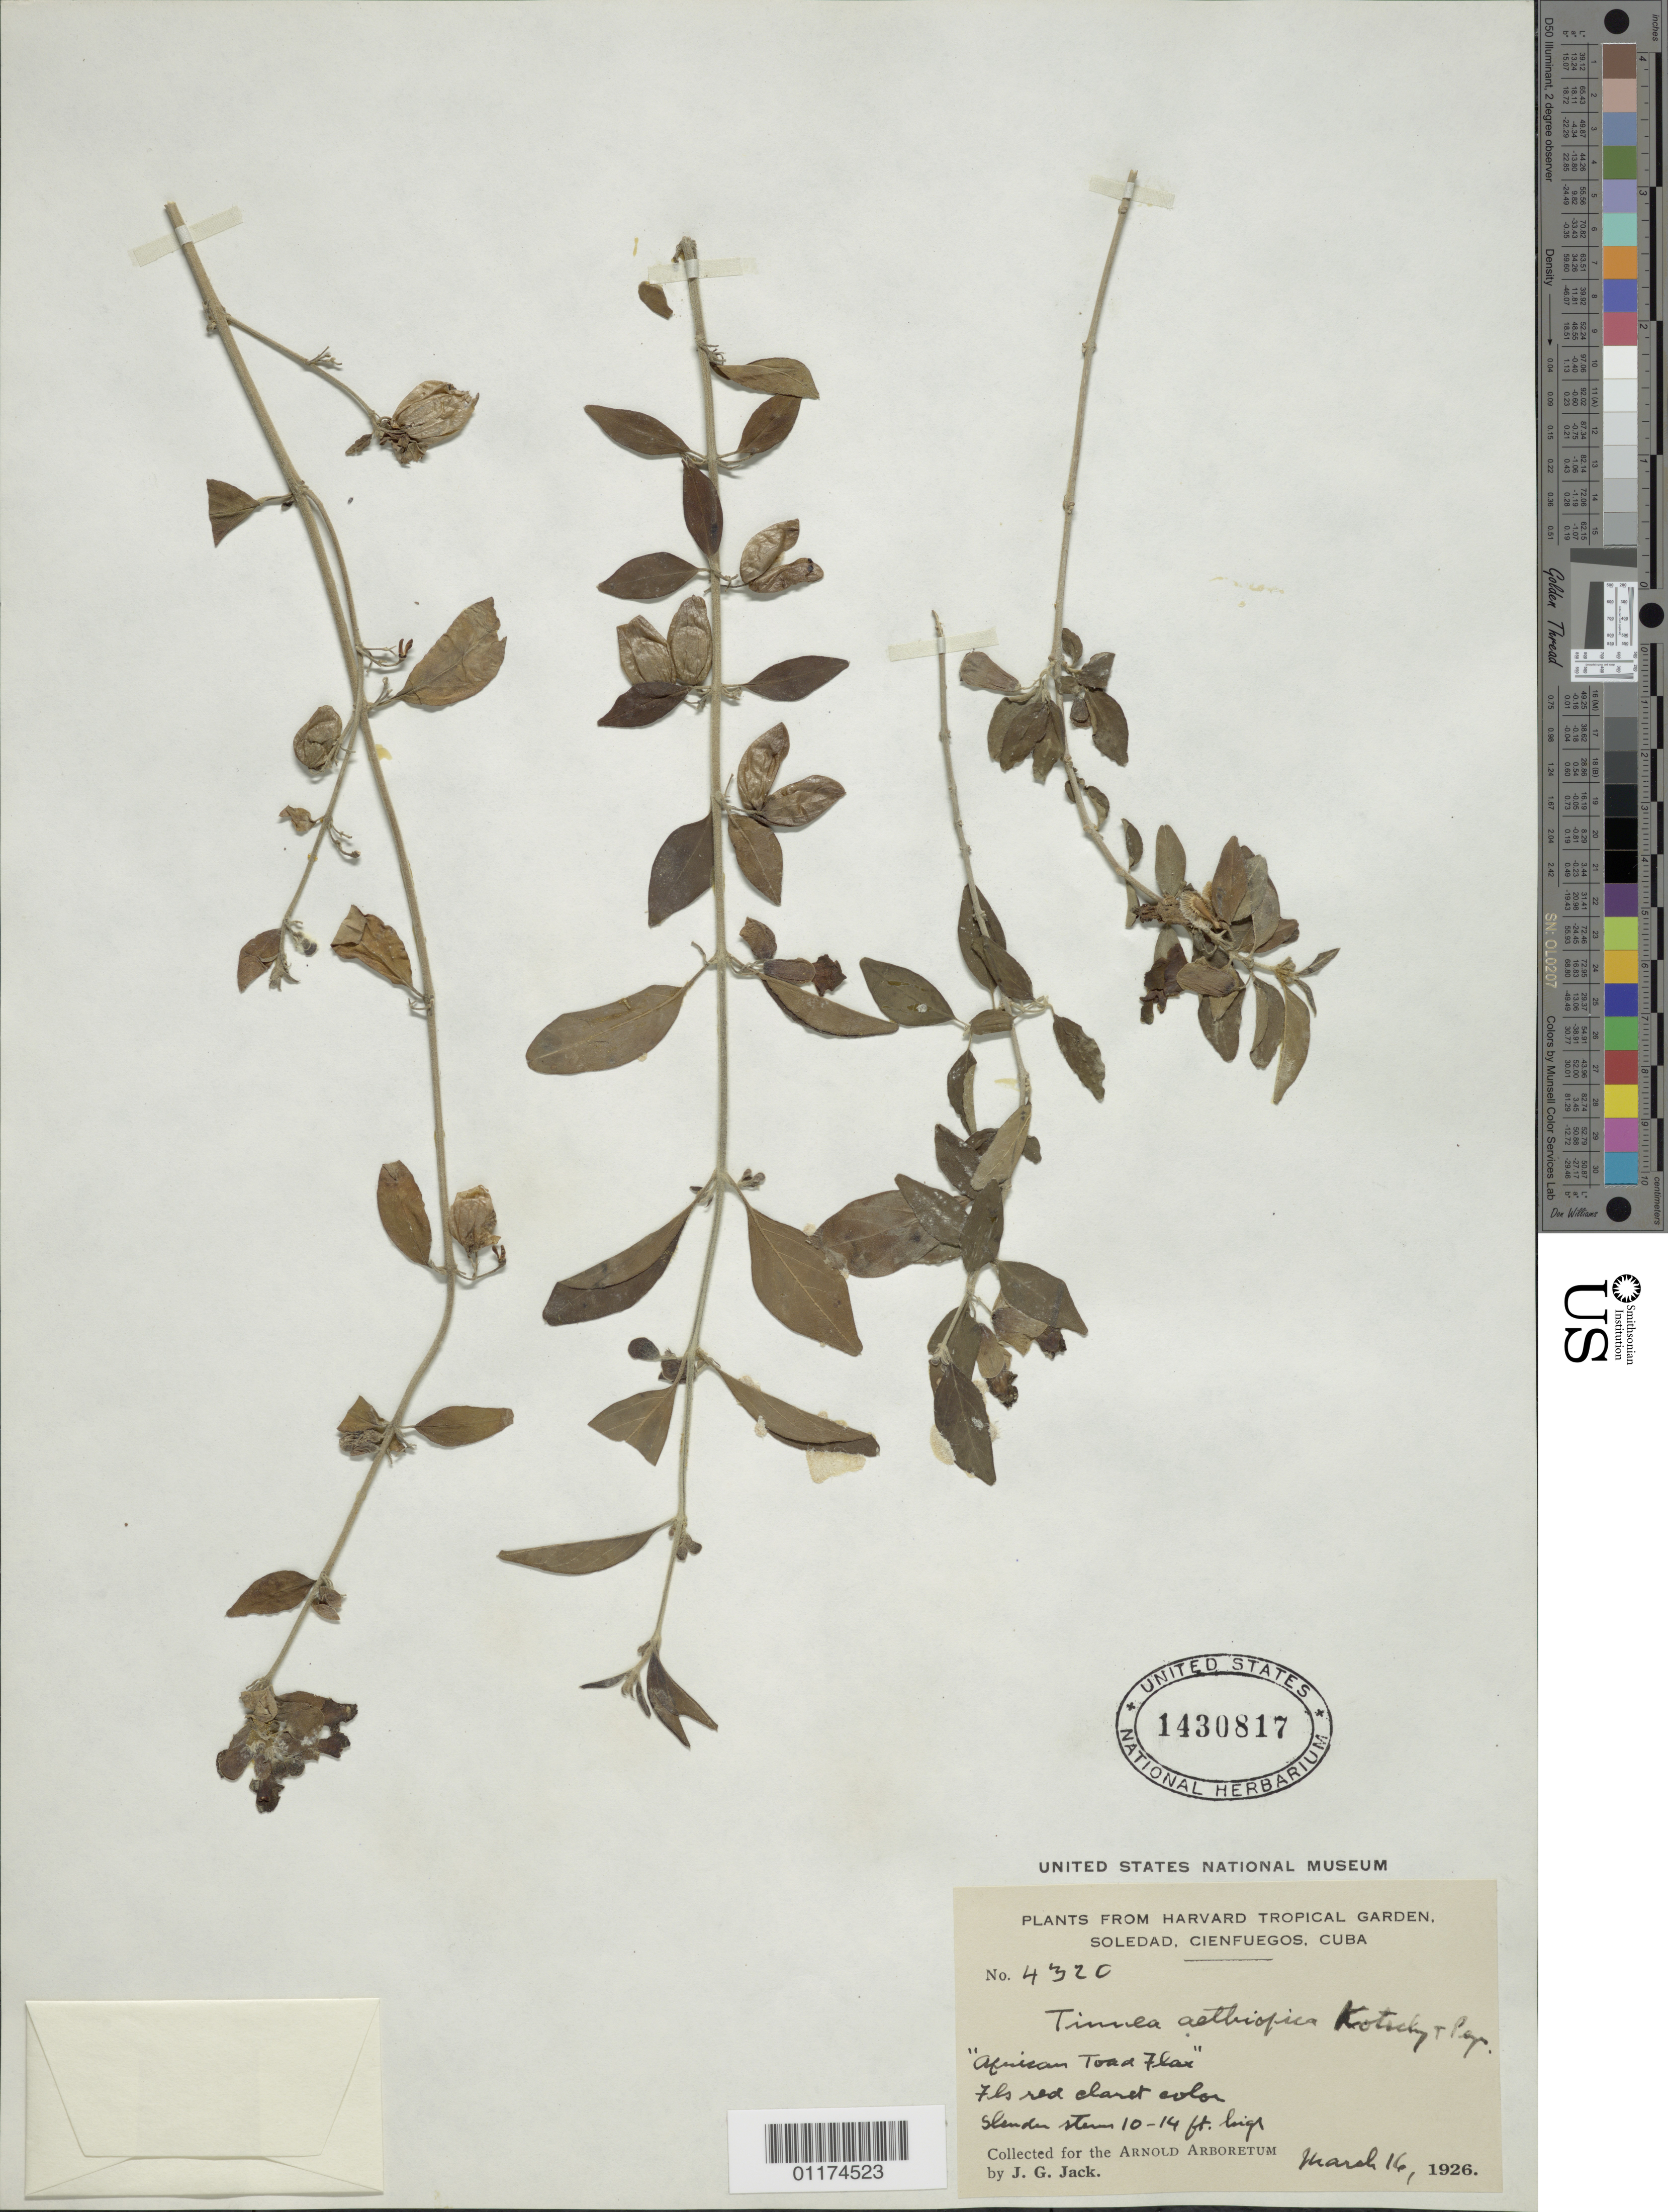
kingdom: Plantae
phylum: Tracheophyta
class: Magnoliopsida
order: Lamiales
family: Lamiaceae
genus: Tinnea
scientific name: Tinnea aethiopica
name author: Kotschy ex Hook. f.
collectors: J. G. Jack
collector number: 4320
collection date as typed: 16 Mar 1926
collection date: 1926-03-16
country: Cuba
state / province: Cienfuegos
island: Cuba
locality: Soledad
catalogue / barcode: US 1430817